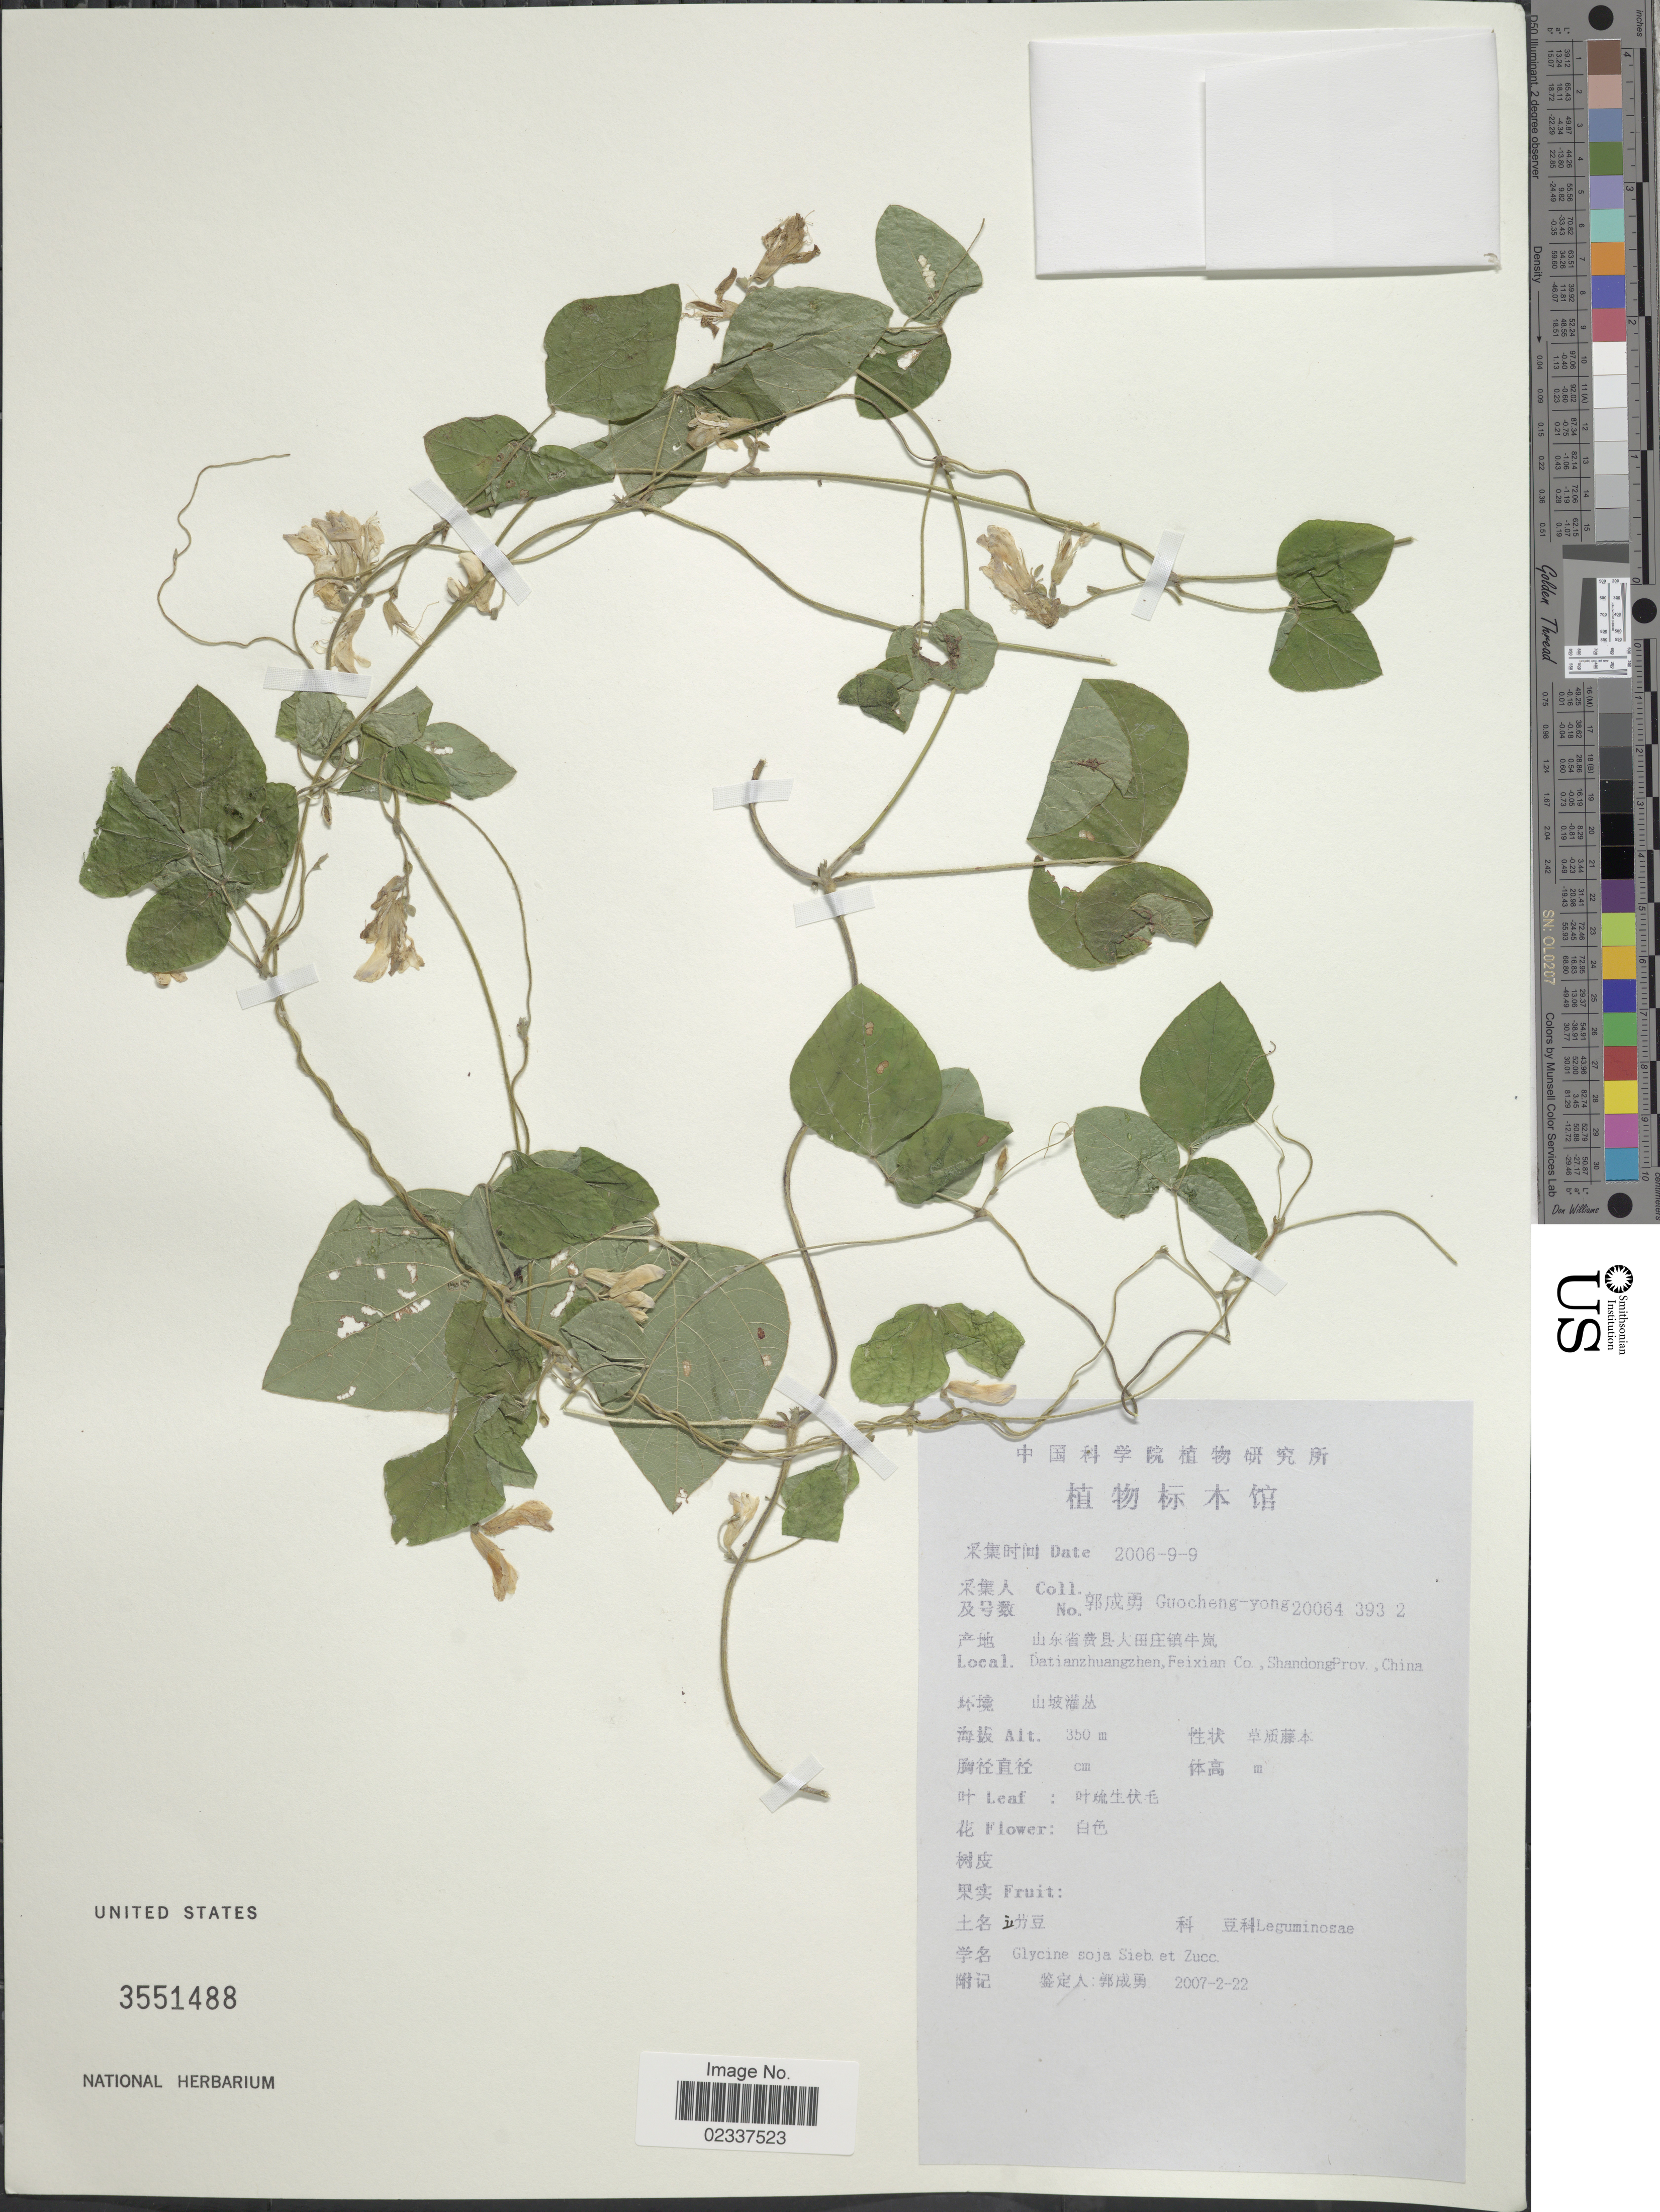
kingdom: Plantae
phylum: Tracheophyta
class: Magnoliopsida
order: Fabales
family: Fabaceae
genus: Glycine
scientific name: Glycine soja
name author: Siebold & Zucc.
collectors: Guo cheng-yong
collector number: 20064-393-2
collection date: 2006-09-09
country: China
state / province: Shandong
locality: Datianzhuangzhen, Feixian Co.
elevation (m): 350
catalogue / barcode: US 3551488